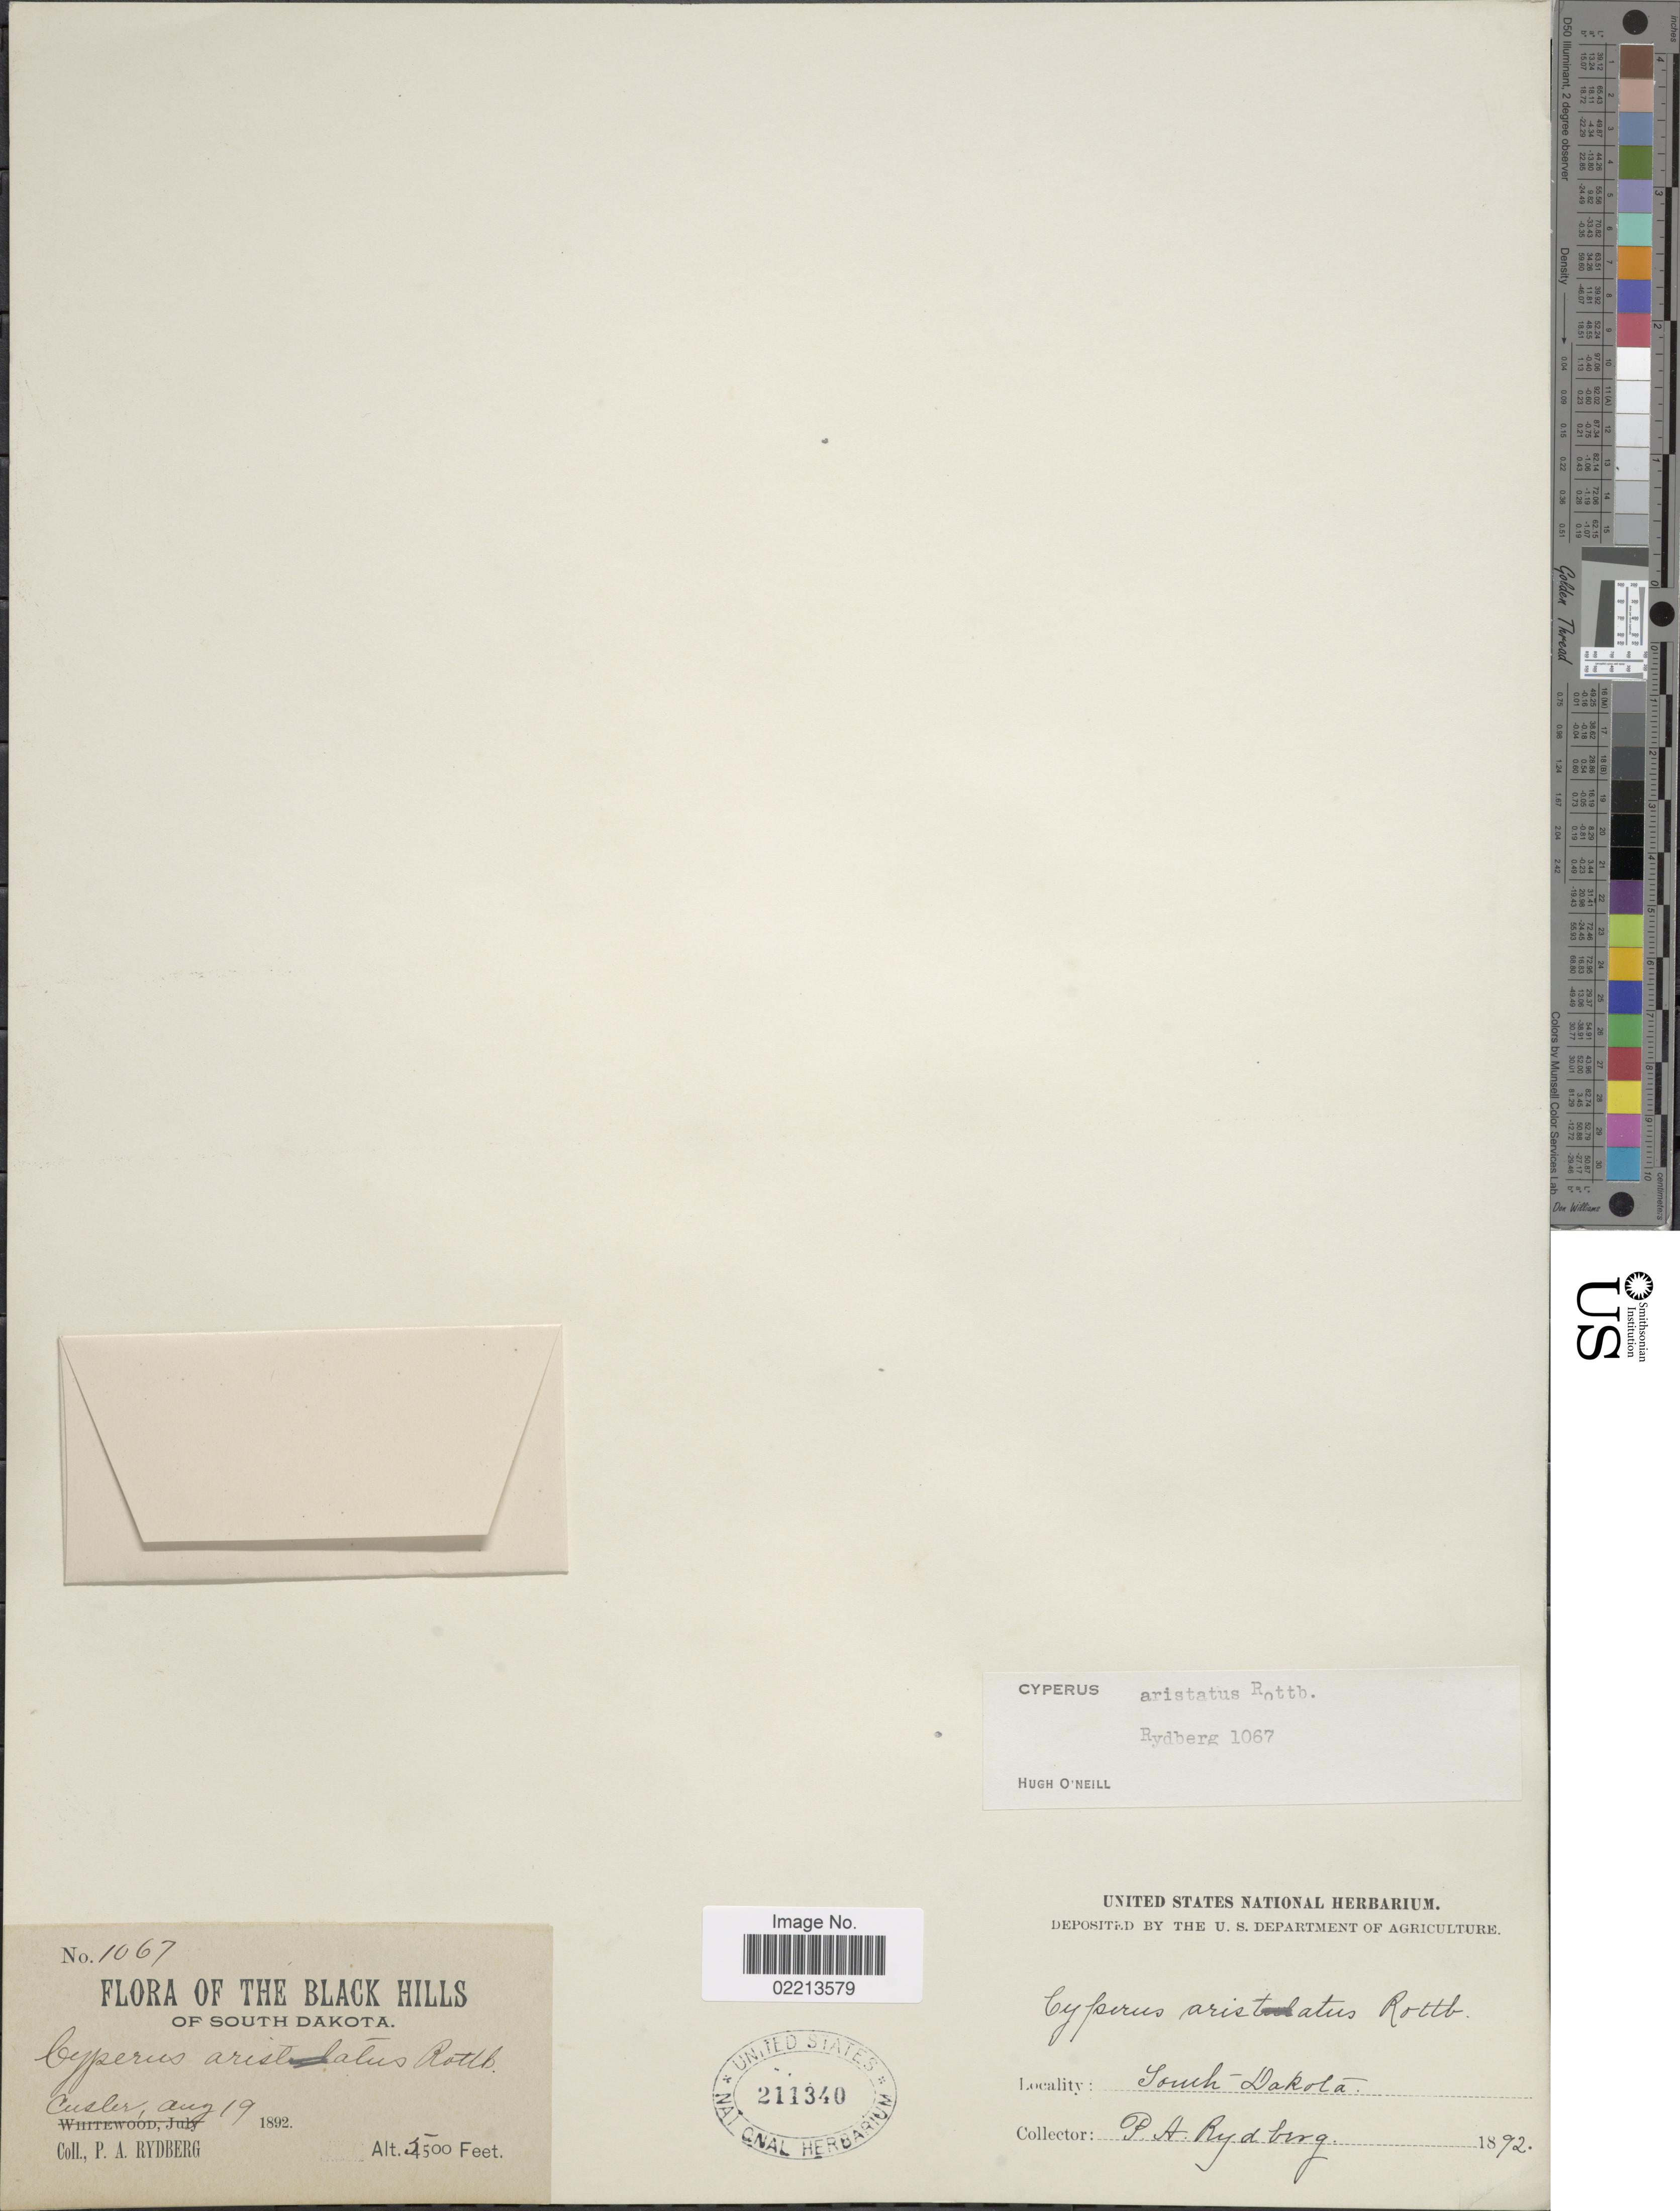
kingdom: Plantae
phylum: Tracheophyta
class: Liliopsida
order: Poales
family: Cyperaceae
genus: Cyperus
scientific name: Cyperus squarrosus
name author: L.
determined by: Strong, Mark T., (BOT), Smithsonian Institution - National Museum of Natural History (UNITED STATES)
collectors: P. A. Rydberg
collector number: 1067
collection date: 1892-08-19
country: United States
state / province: South Dakota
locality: The Black Hills, Cusler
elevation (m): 1676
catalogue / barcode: US 211340